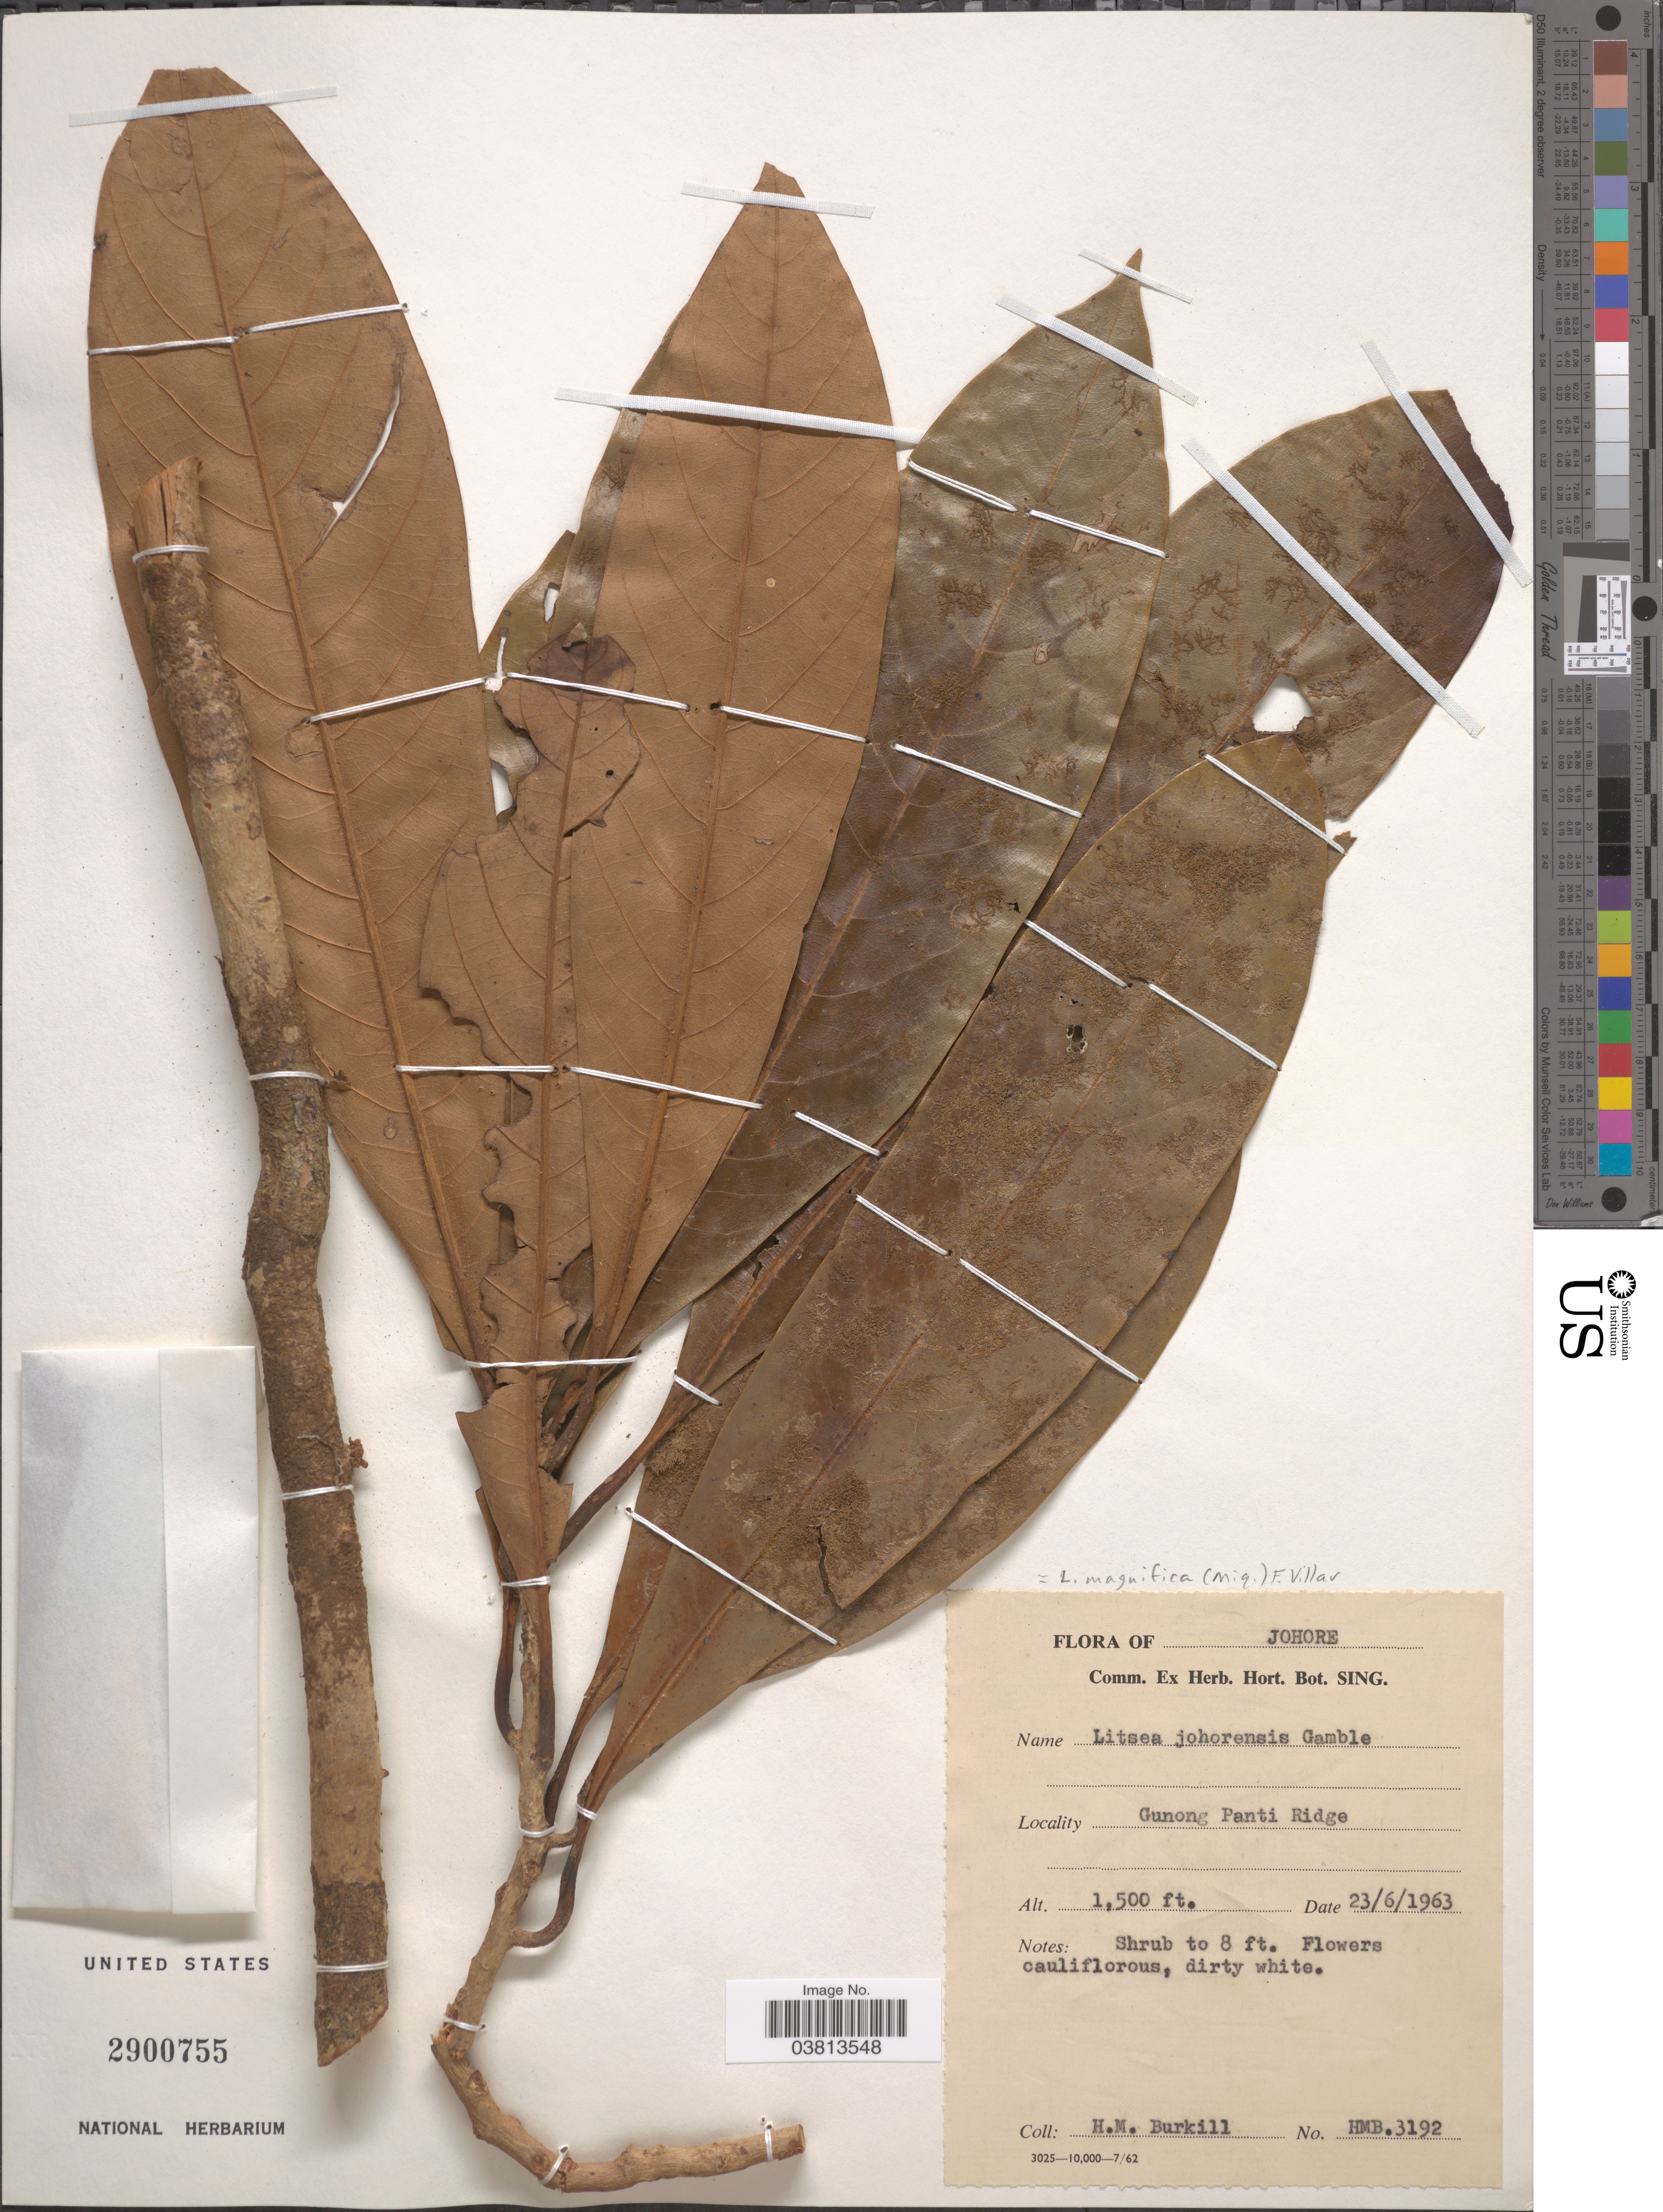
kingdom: Plantae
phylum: Tracheophyta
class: Magnoliopsida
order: Laurales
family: Lauraceae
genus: Litsea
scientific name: Litsea magnifica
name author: Gamble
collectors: H. M. Burkill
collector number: HMB3192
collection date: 1963-06-23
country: Malaysia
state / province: Johor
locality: Johore. Gunong Panti Ridge.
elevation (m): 457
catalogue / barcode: US 2900755